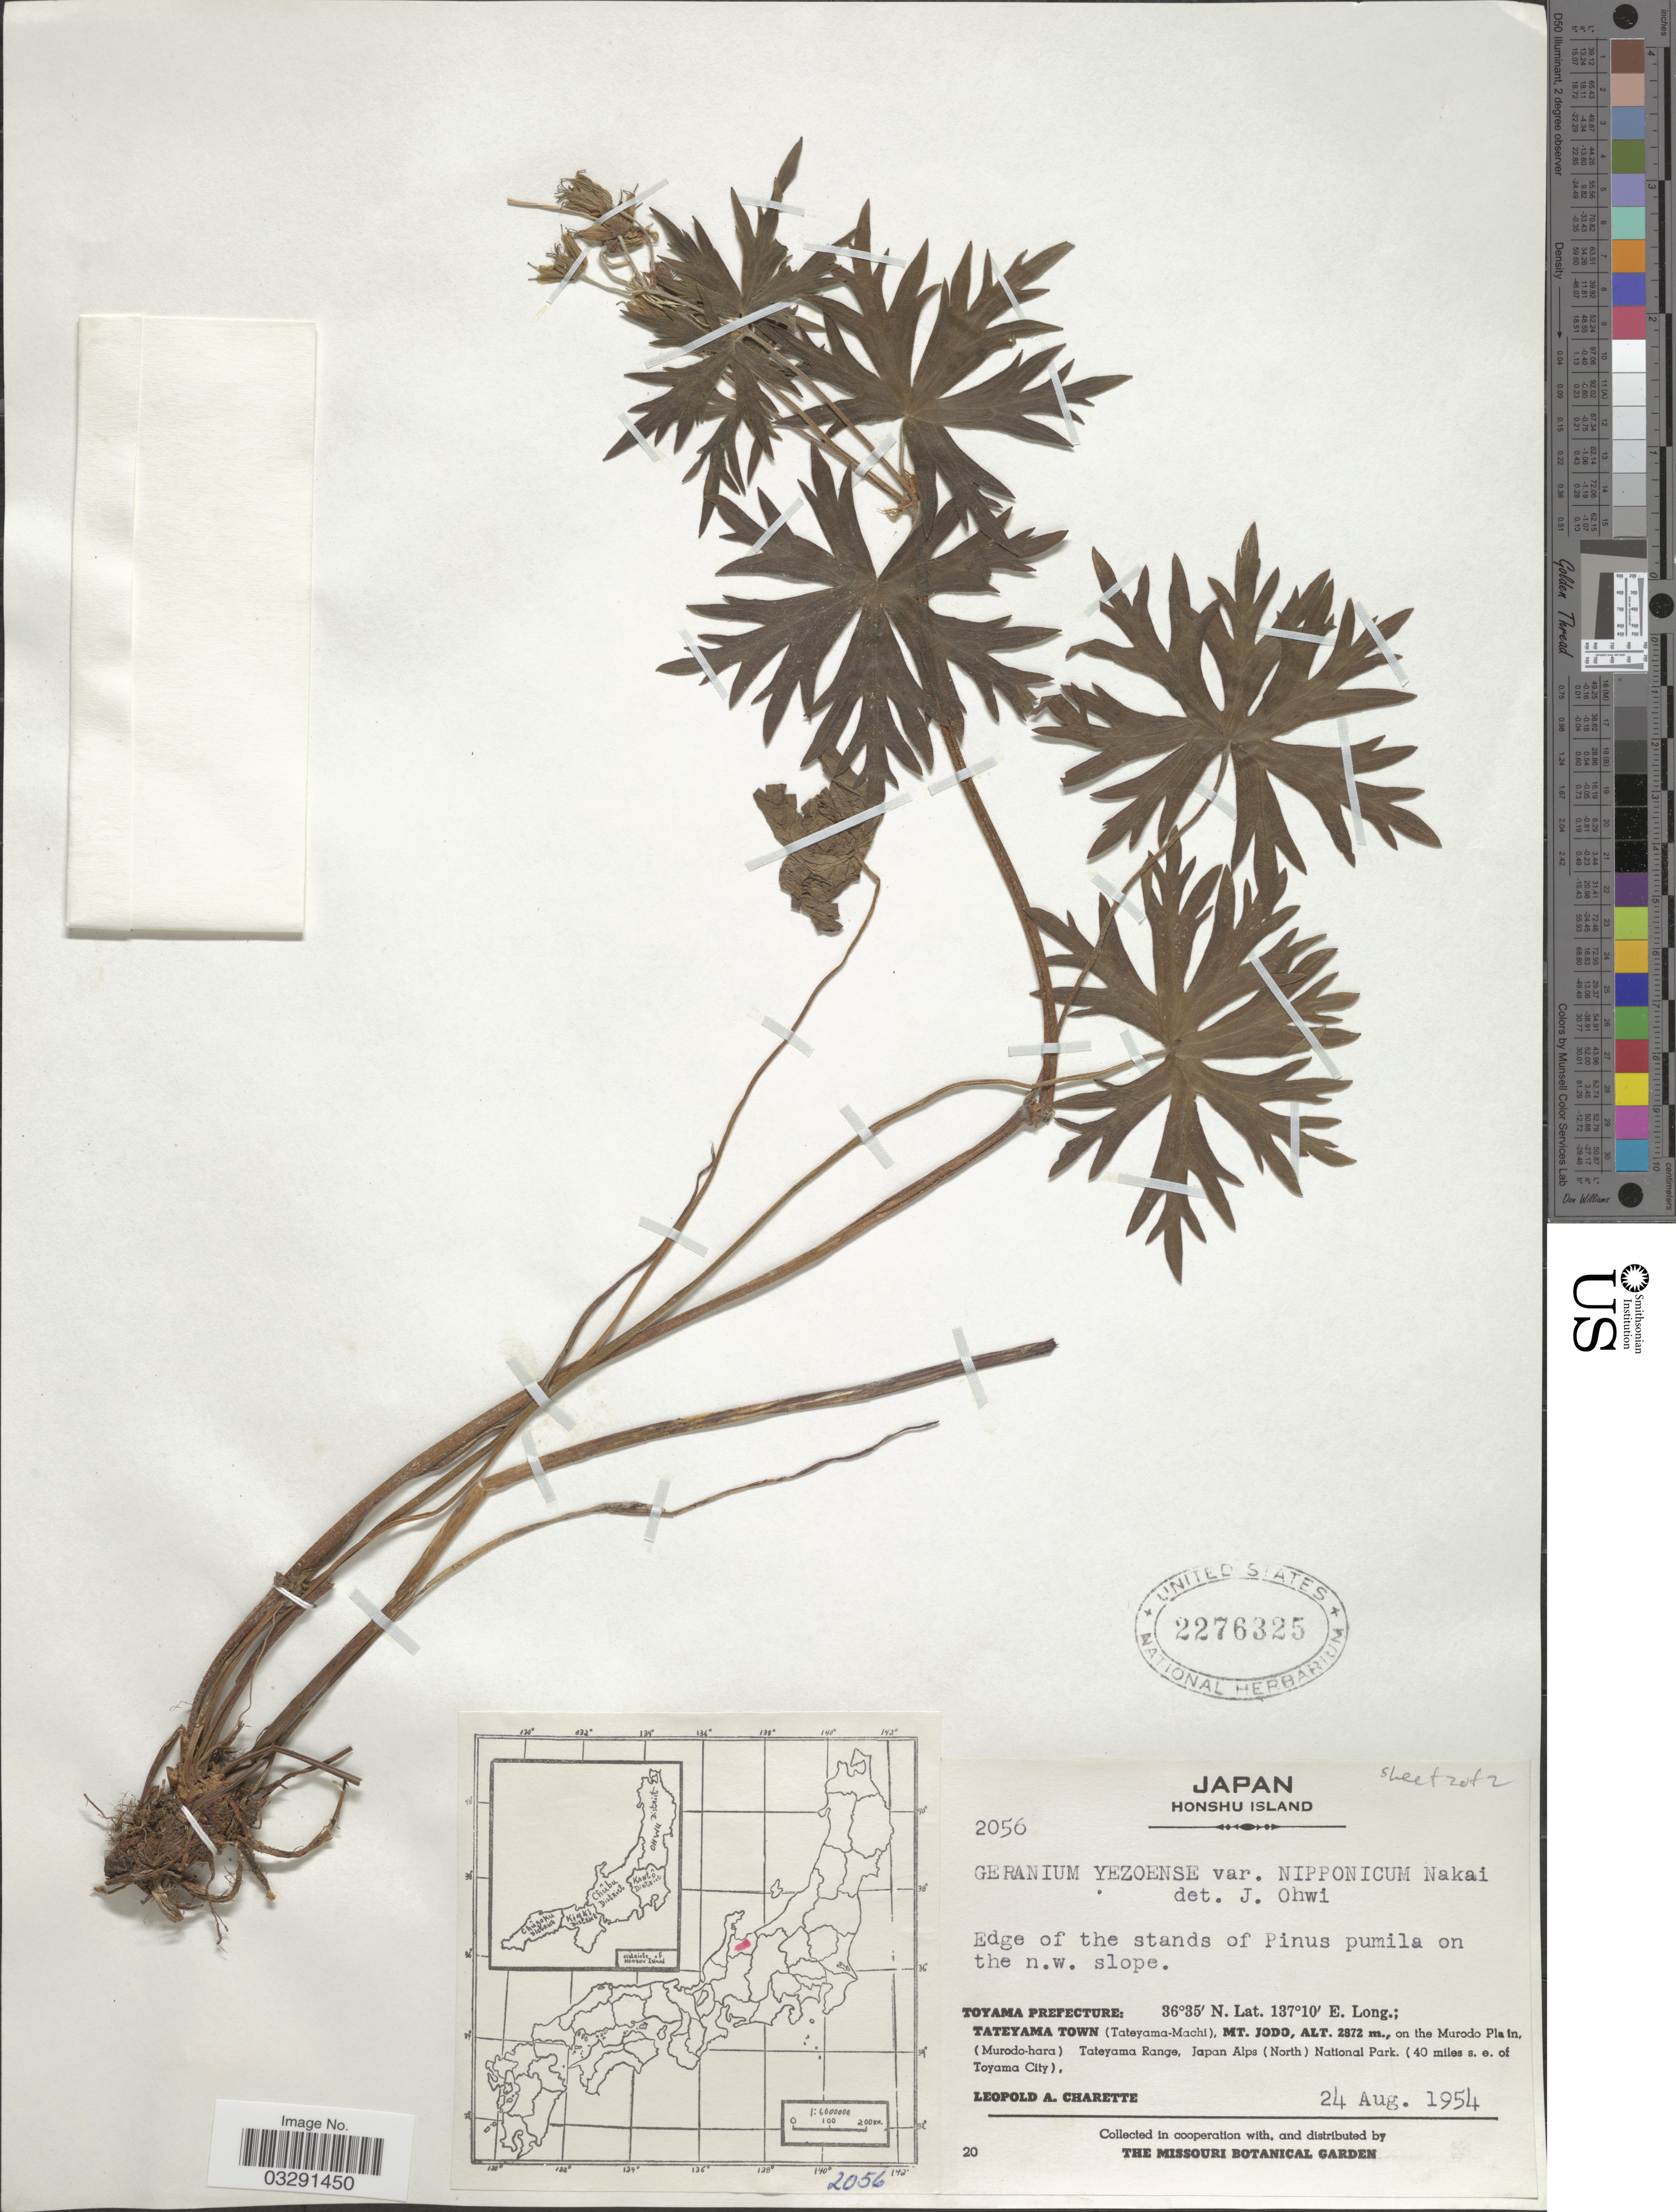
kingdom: Plantae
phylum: Tracheophyta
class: Magnoliopsida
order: Geraniales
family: Geraniaceae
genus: Geranium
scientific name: Geranium yesoense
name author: Franch. & Sav.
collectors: L. A. Charette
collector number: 2056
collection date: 1954-08-24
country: Japan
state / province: Toyama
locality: Honshu Island. Edge of the stands of Pinus pumila on the n.w. slope. Toyama Prefecture. Tateyama Town (Tateyama-Machi), Mt. Jodo, on the Murodo Plain, (Murodo-hara) Tateyama Range, Japan Alps (North) National Park. (40 miles s.e. of Toyama City).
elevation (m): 2872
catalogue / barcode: US 2276325